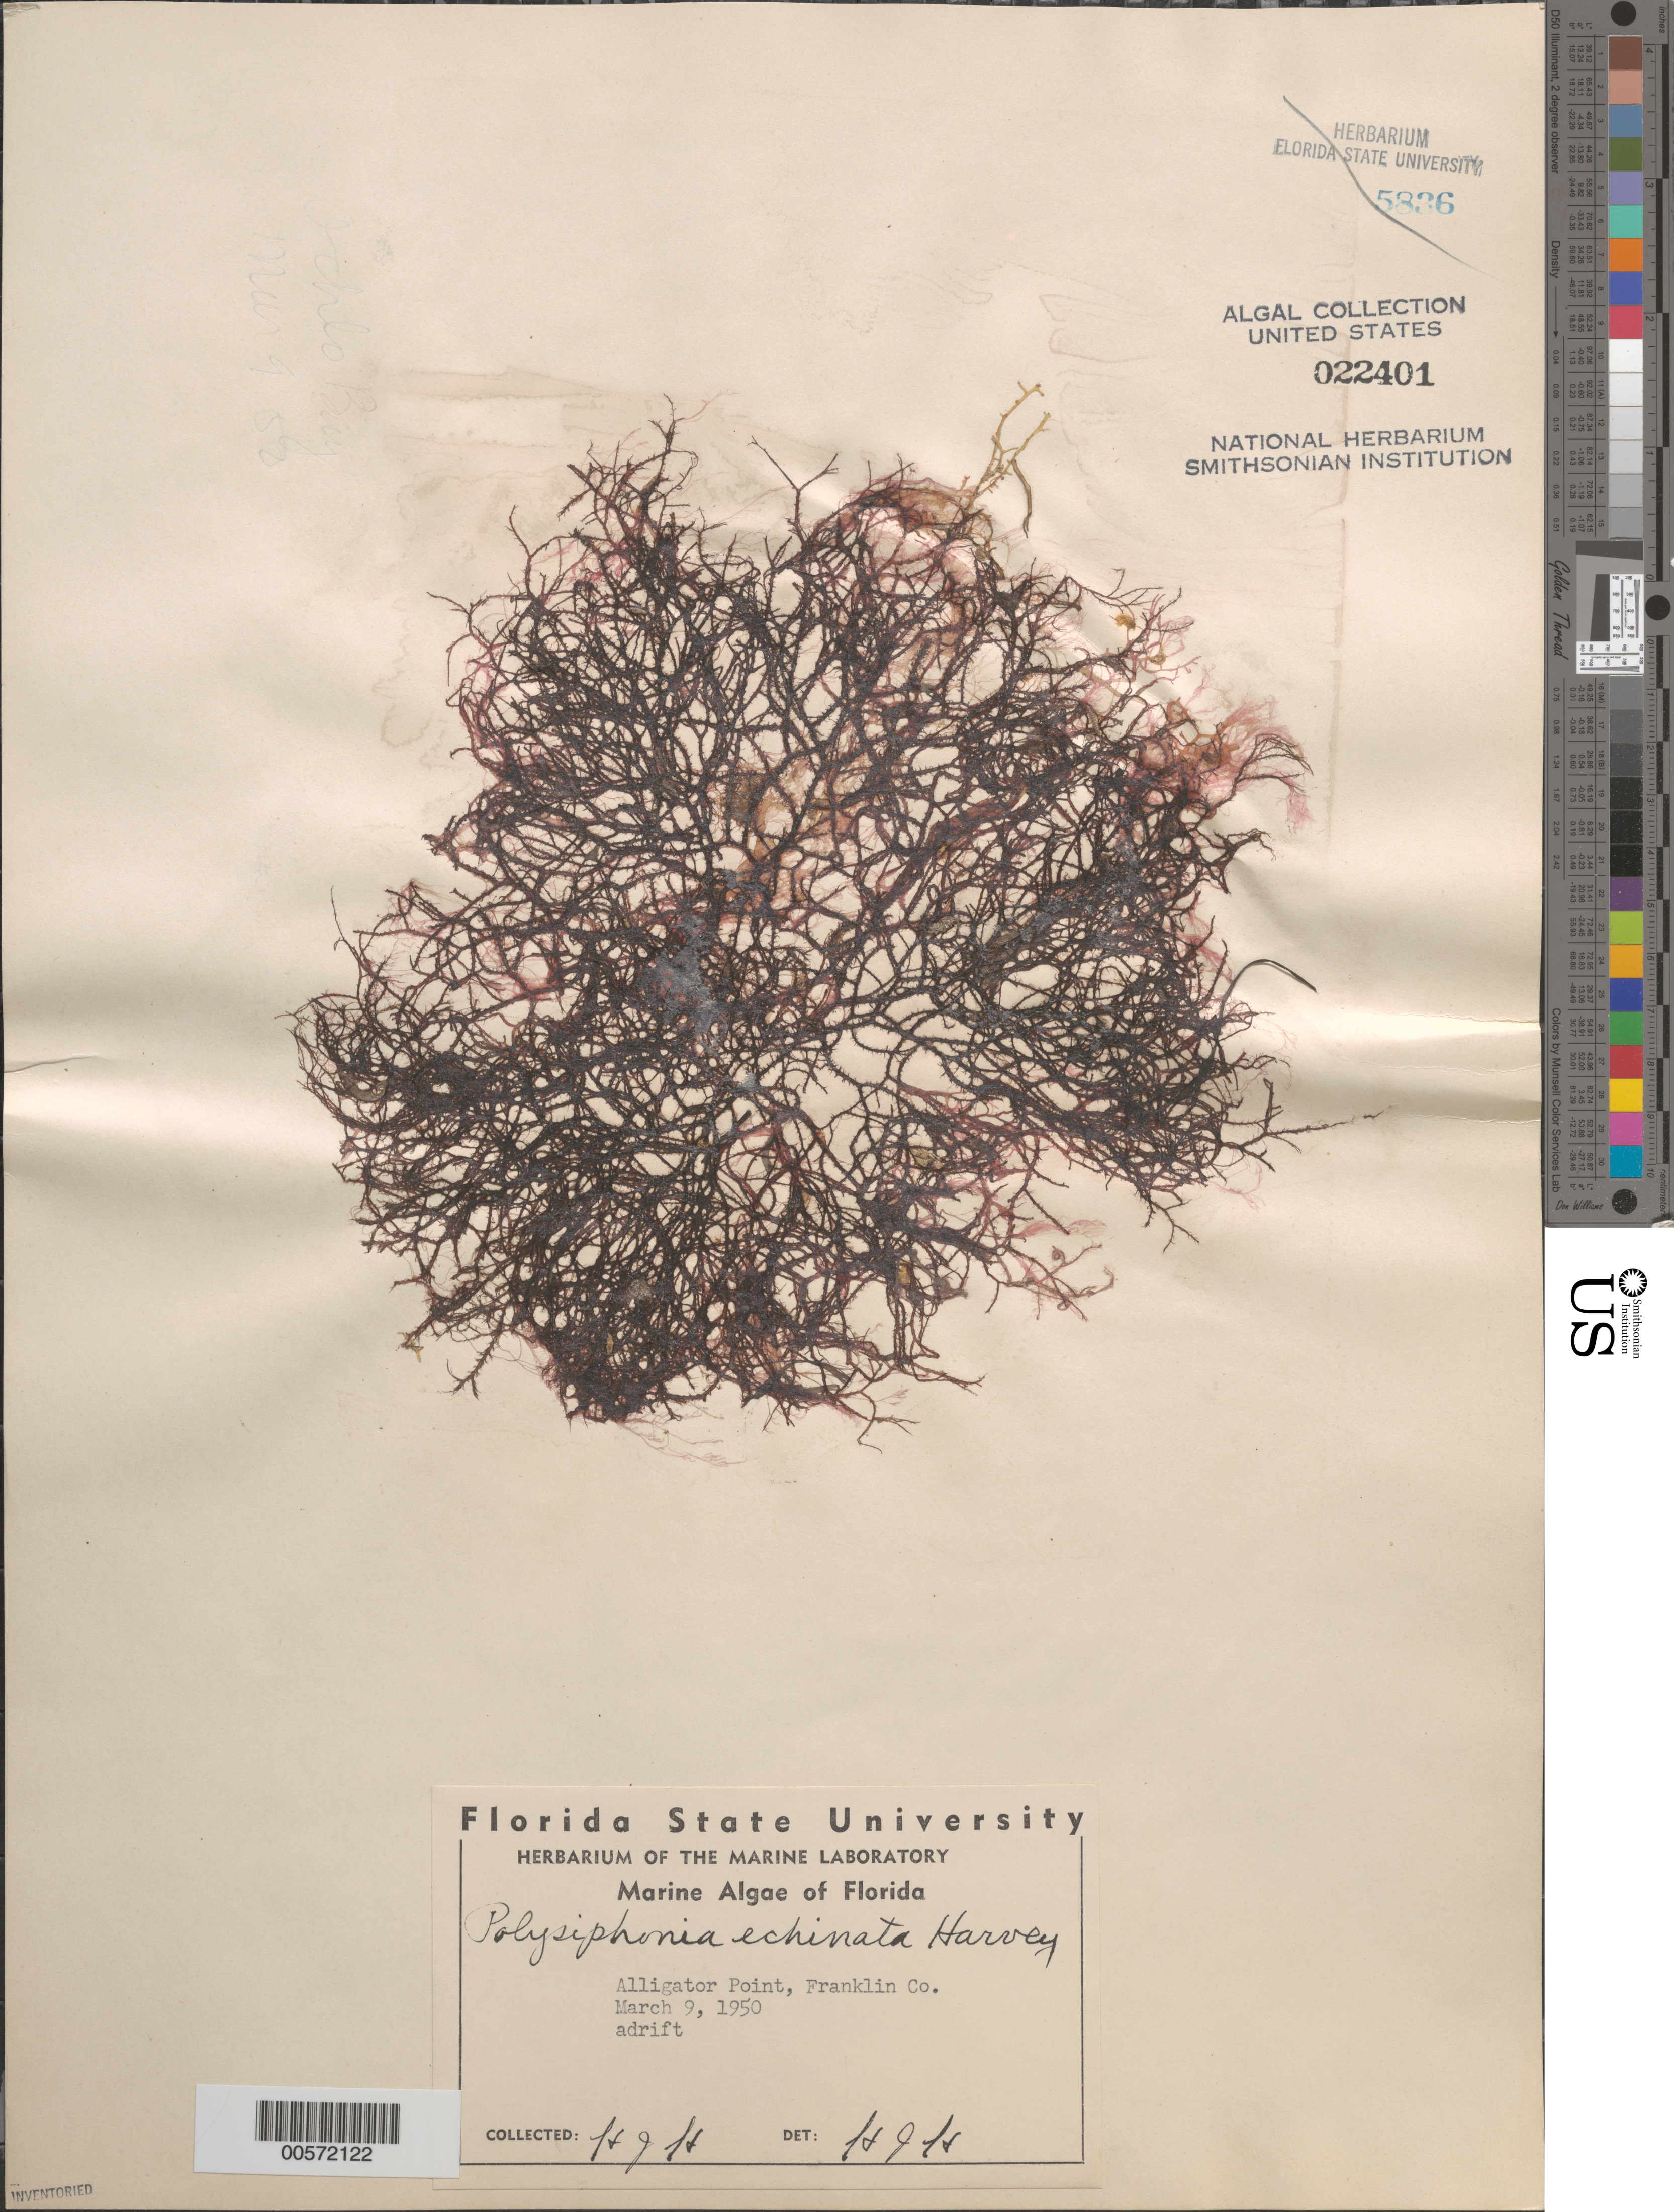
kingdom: Plantae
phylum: Rhodophyta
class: Florideophyceae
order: Ceramiales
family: Rhodomelaceae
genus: Acanthosiphonia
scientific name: Acanthosiphonia echinata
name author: (Harv.) Savoie & G.W. Saunders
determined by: Algae name updating Project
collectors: H. J. Humm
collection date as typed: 09 Mar 1950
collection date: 1950-03-09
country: United States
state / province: Florida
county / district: Franklin County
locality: Alligator Point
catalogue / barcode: US 22401